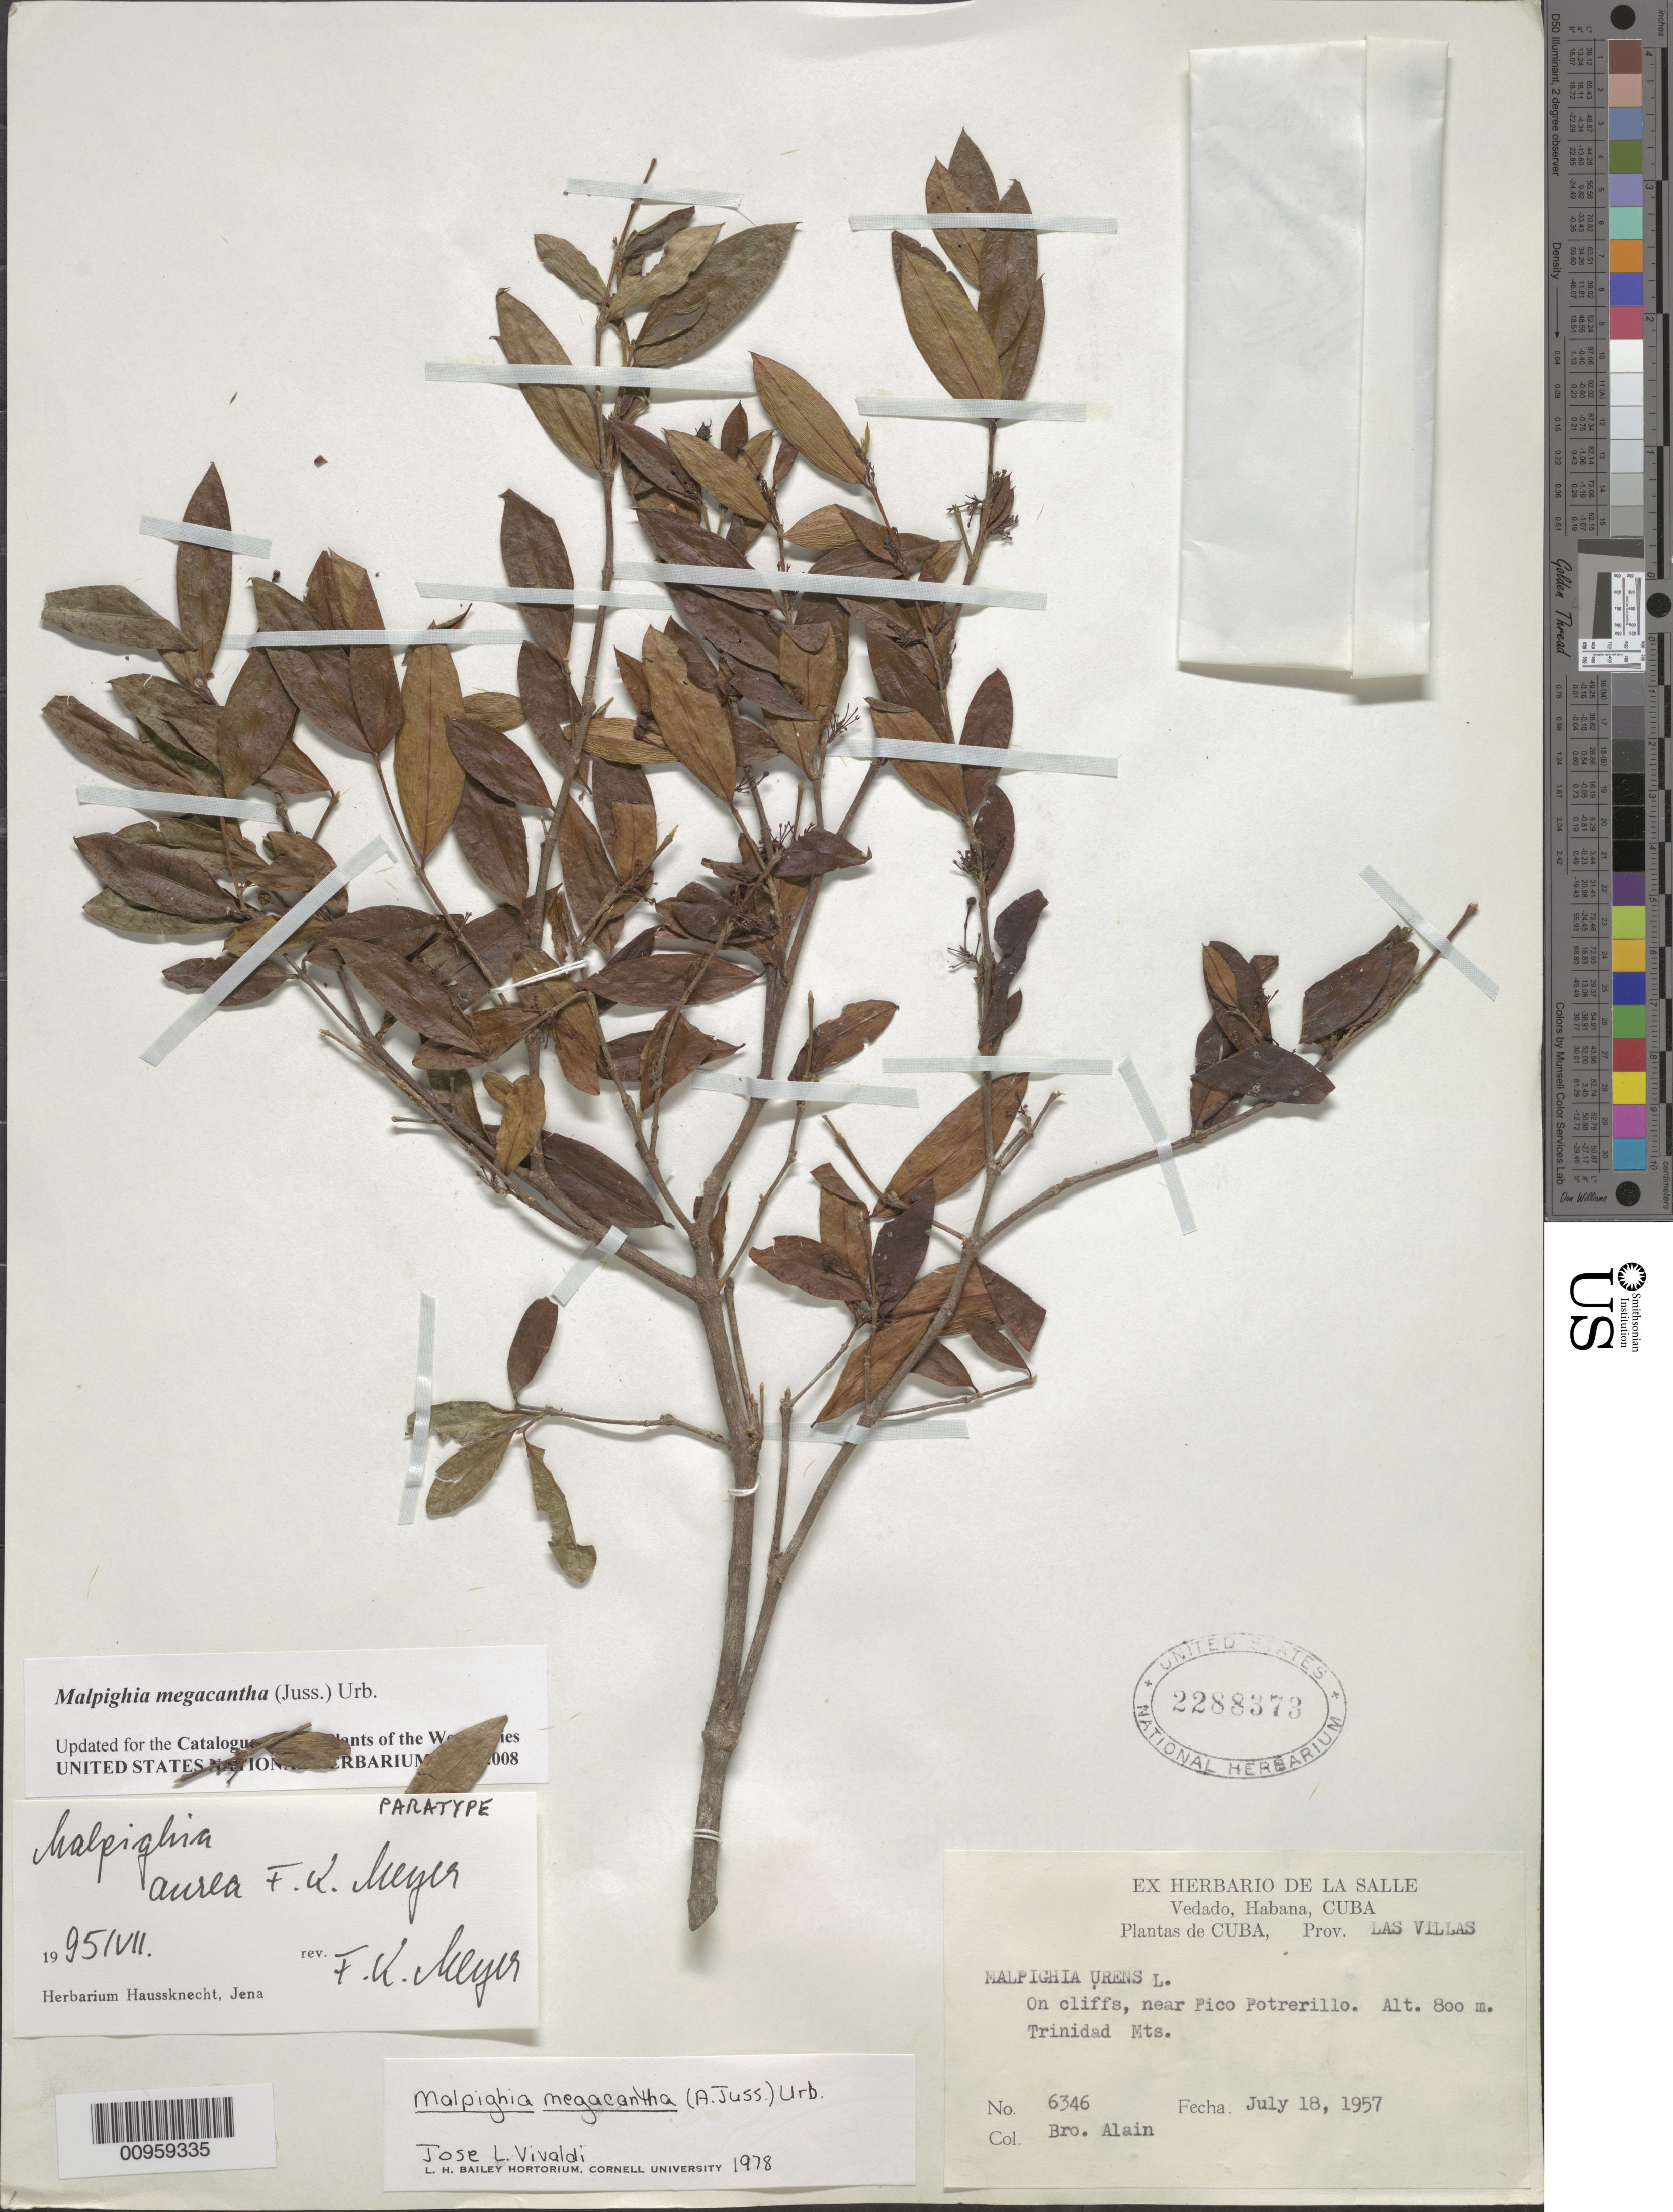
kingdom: Plantae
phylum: Tracheophyta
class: Magnoliopsida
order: Malpighiales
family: Malpighiaceae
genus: Malpighia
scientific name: Malpighia megacantha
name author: (A. Juss.) Urb.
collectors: A. H. Liogier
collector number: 6346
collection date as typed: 18 Jul 1957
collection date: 1957-07-18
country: Cuba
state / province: Las Villas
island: Cuba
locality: Near Pico Potrerillo, Trinidad Mountains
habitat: On cliffs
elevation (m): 800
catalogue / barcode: US 2288373